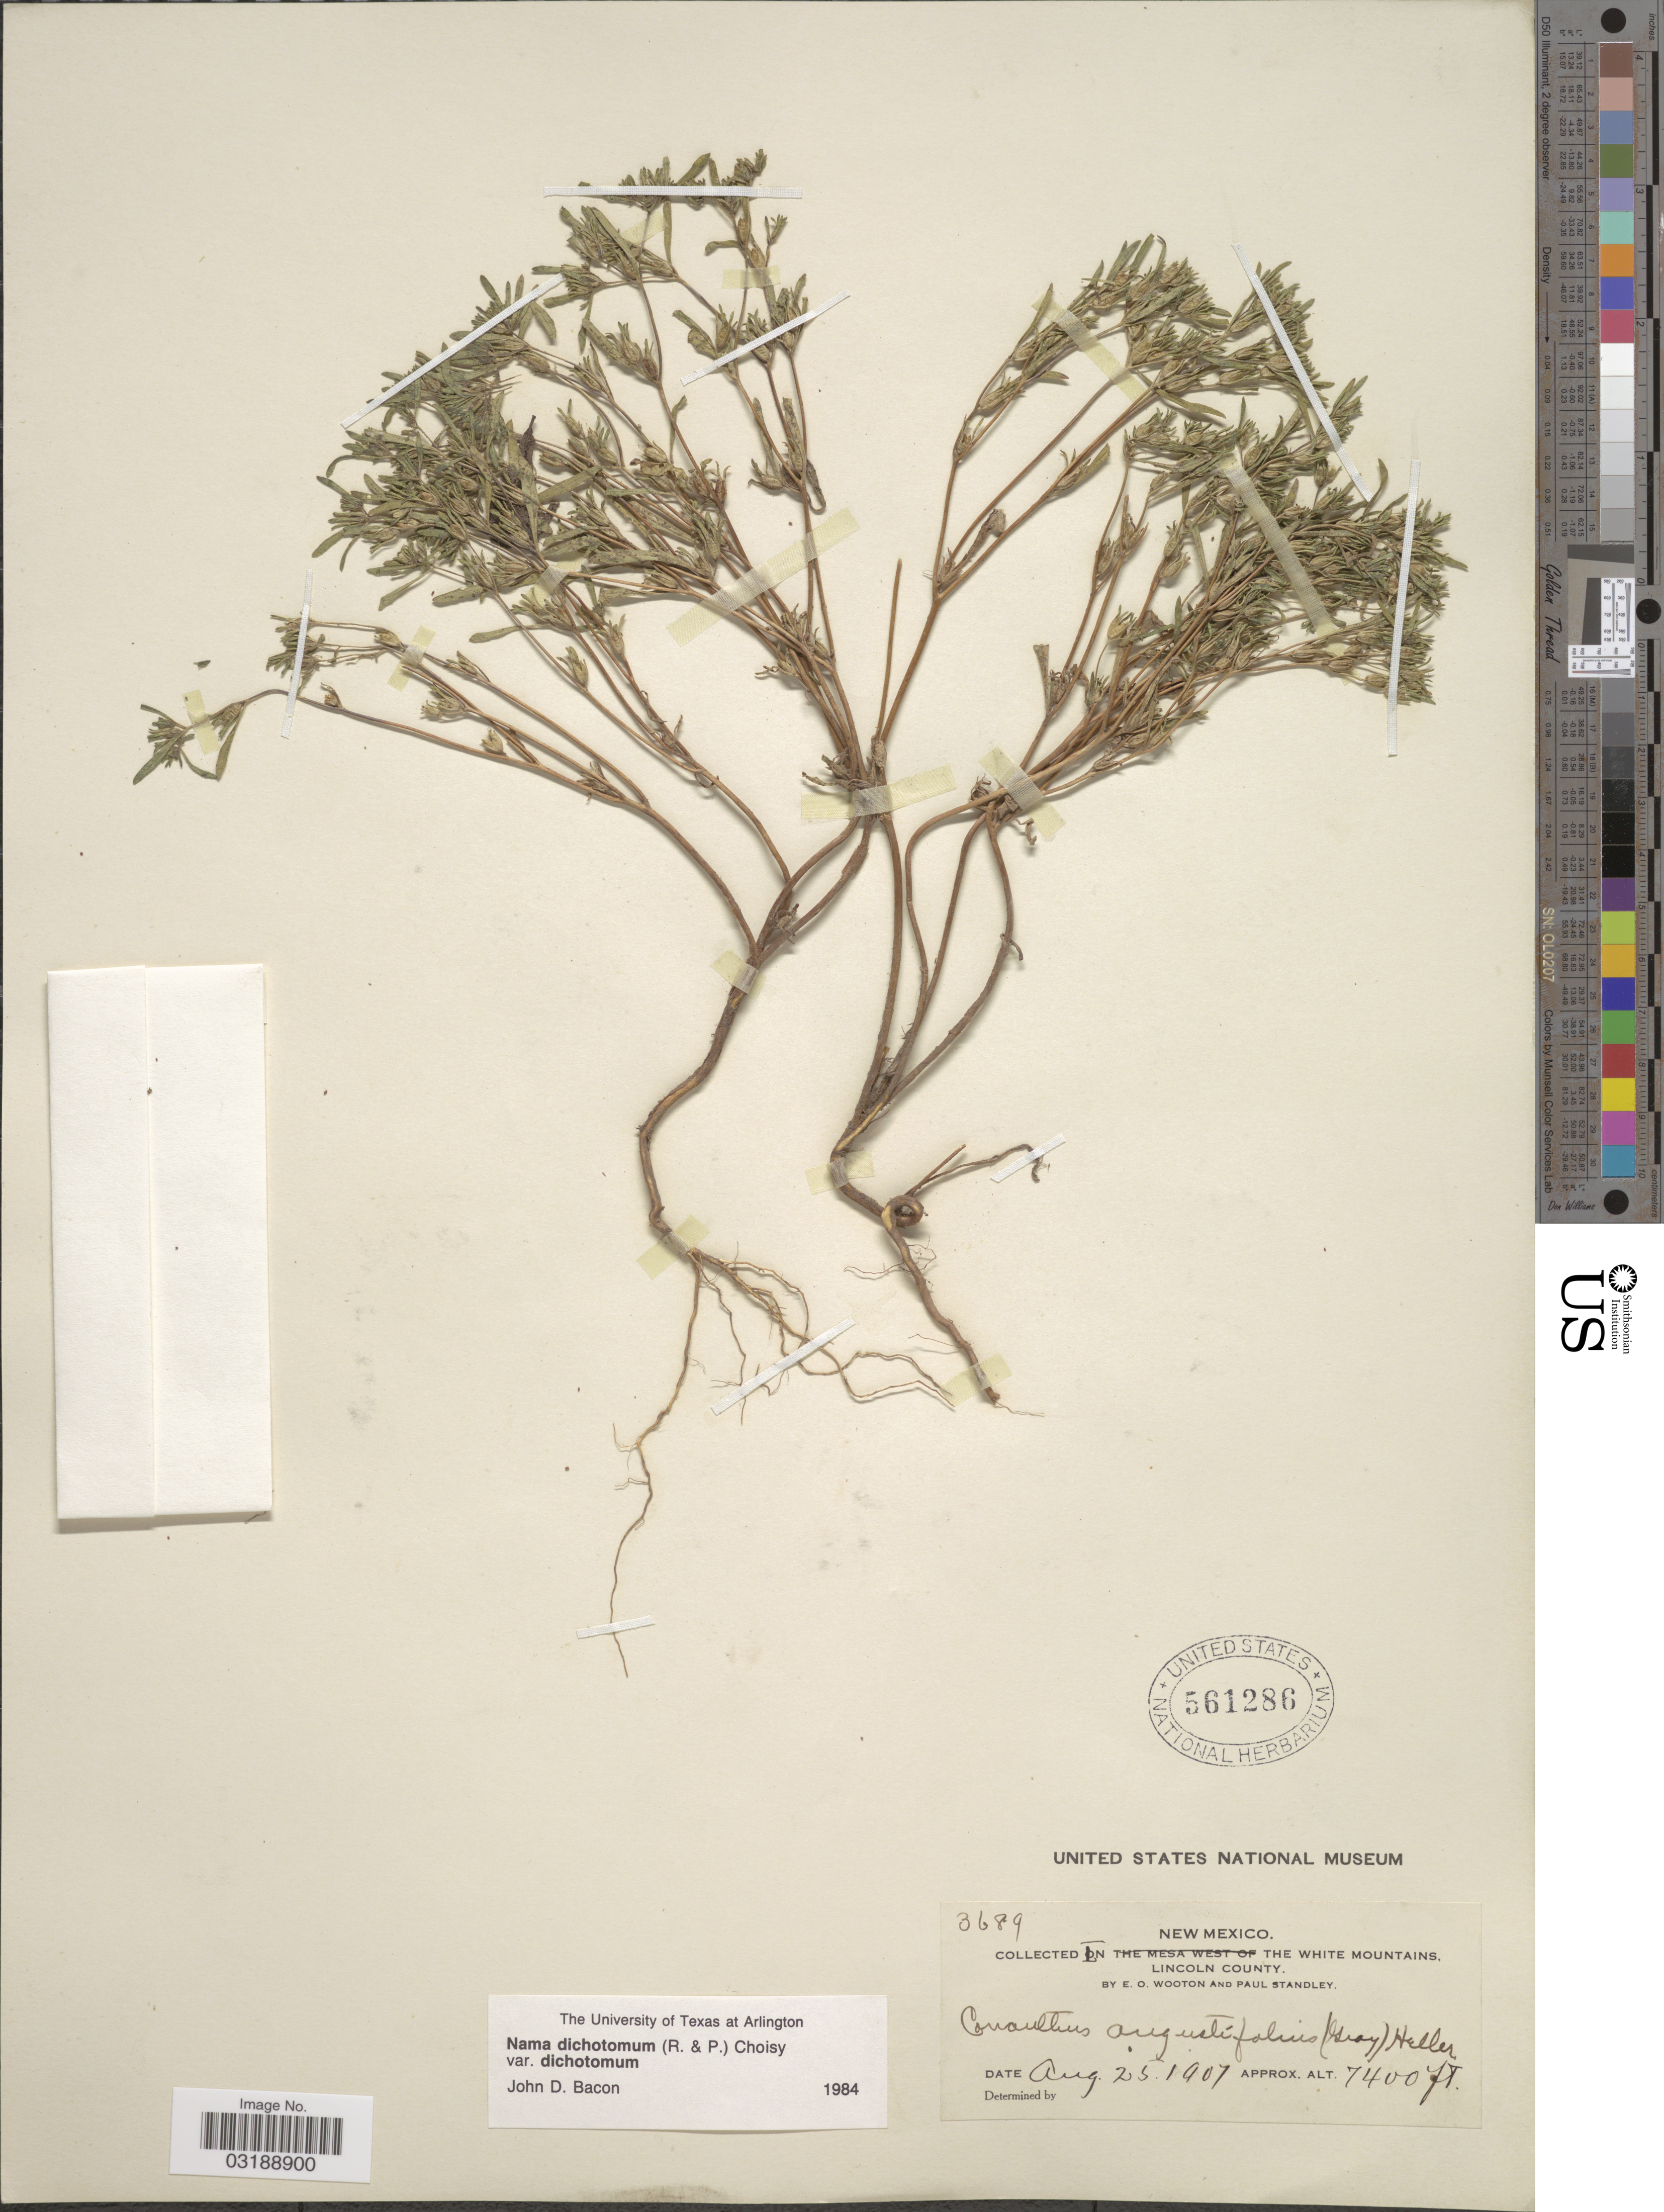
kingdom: Plantae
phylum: Tracheophyta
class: Magnoliopsida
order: Boraginales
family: Namaceae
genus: Nama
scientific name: Nama dichotoma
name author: (Ruiz & Pav.) Choisy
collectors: E. O. Wooton & P. C. Standley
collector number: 3689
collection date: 1907-08-25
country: United States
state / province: New Mexico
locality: In the White Mountains, Lincoln County.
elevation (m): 2256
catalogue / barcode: US 561286